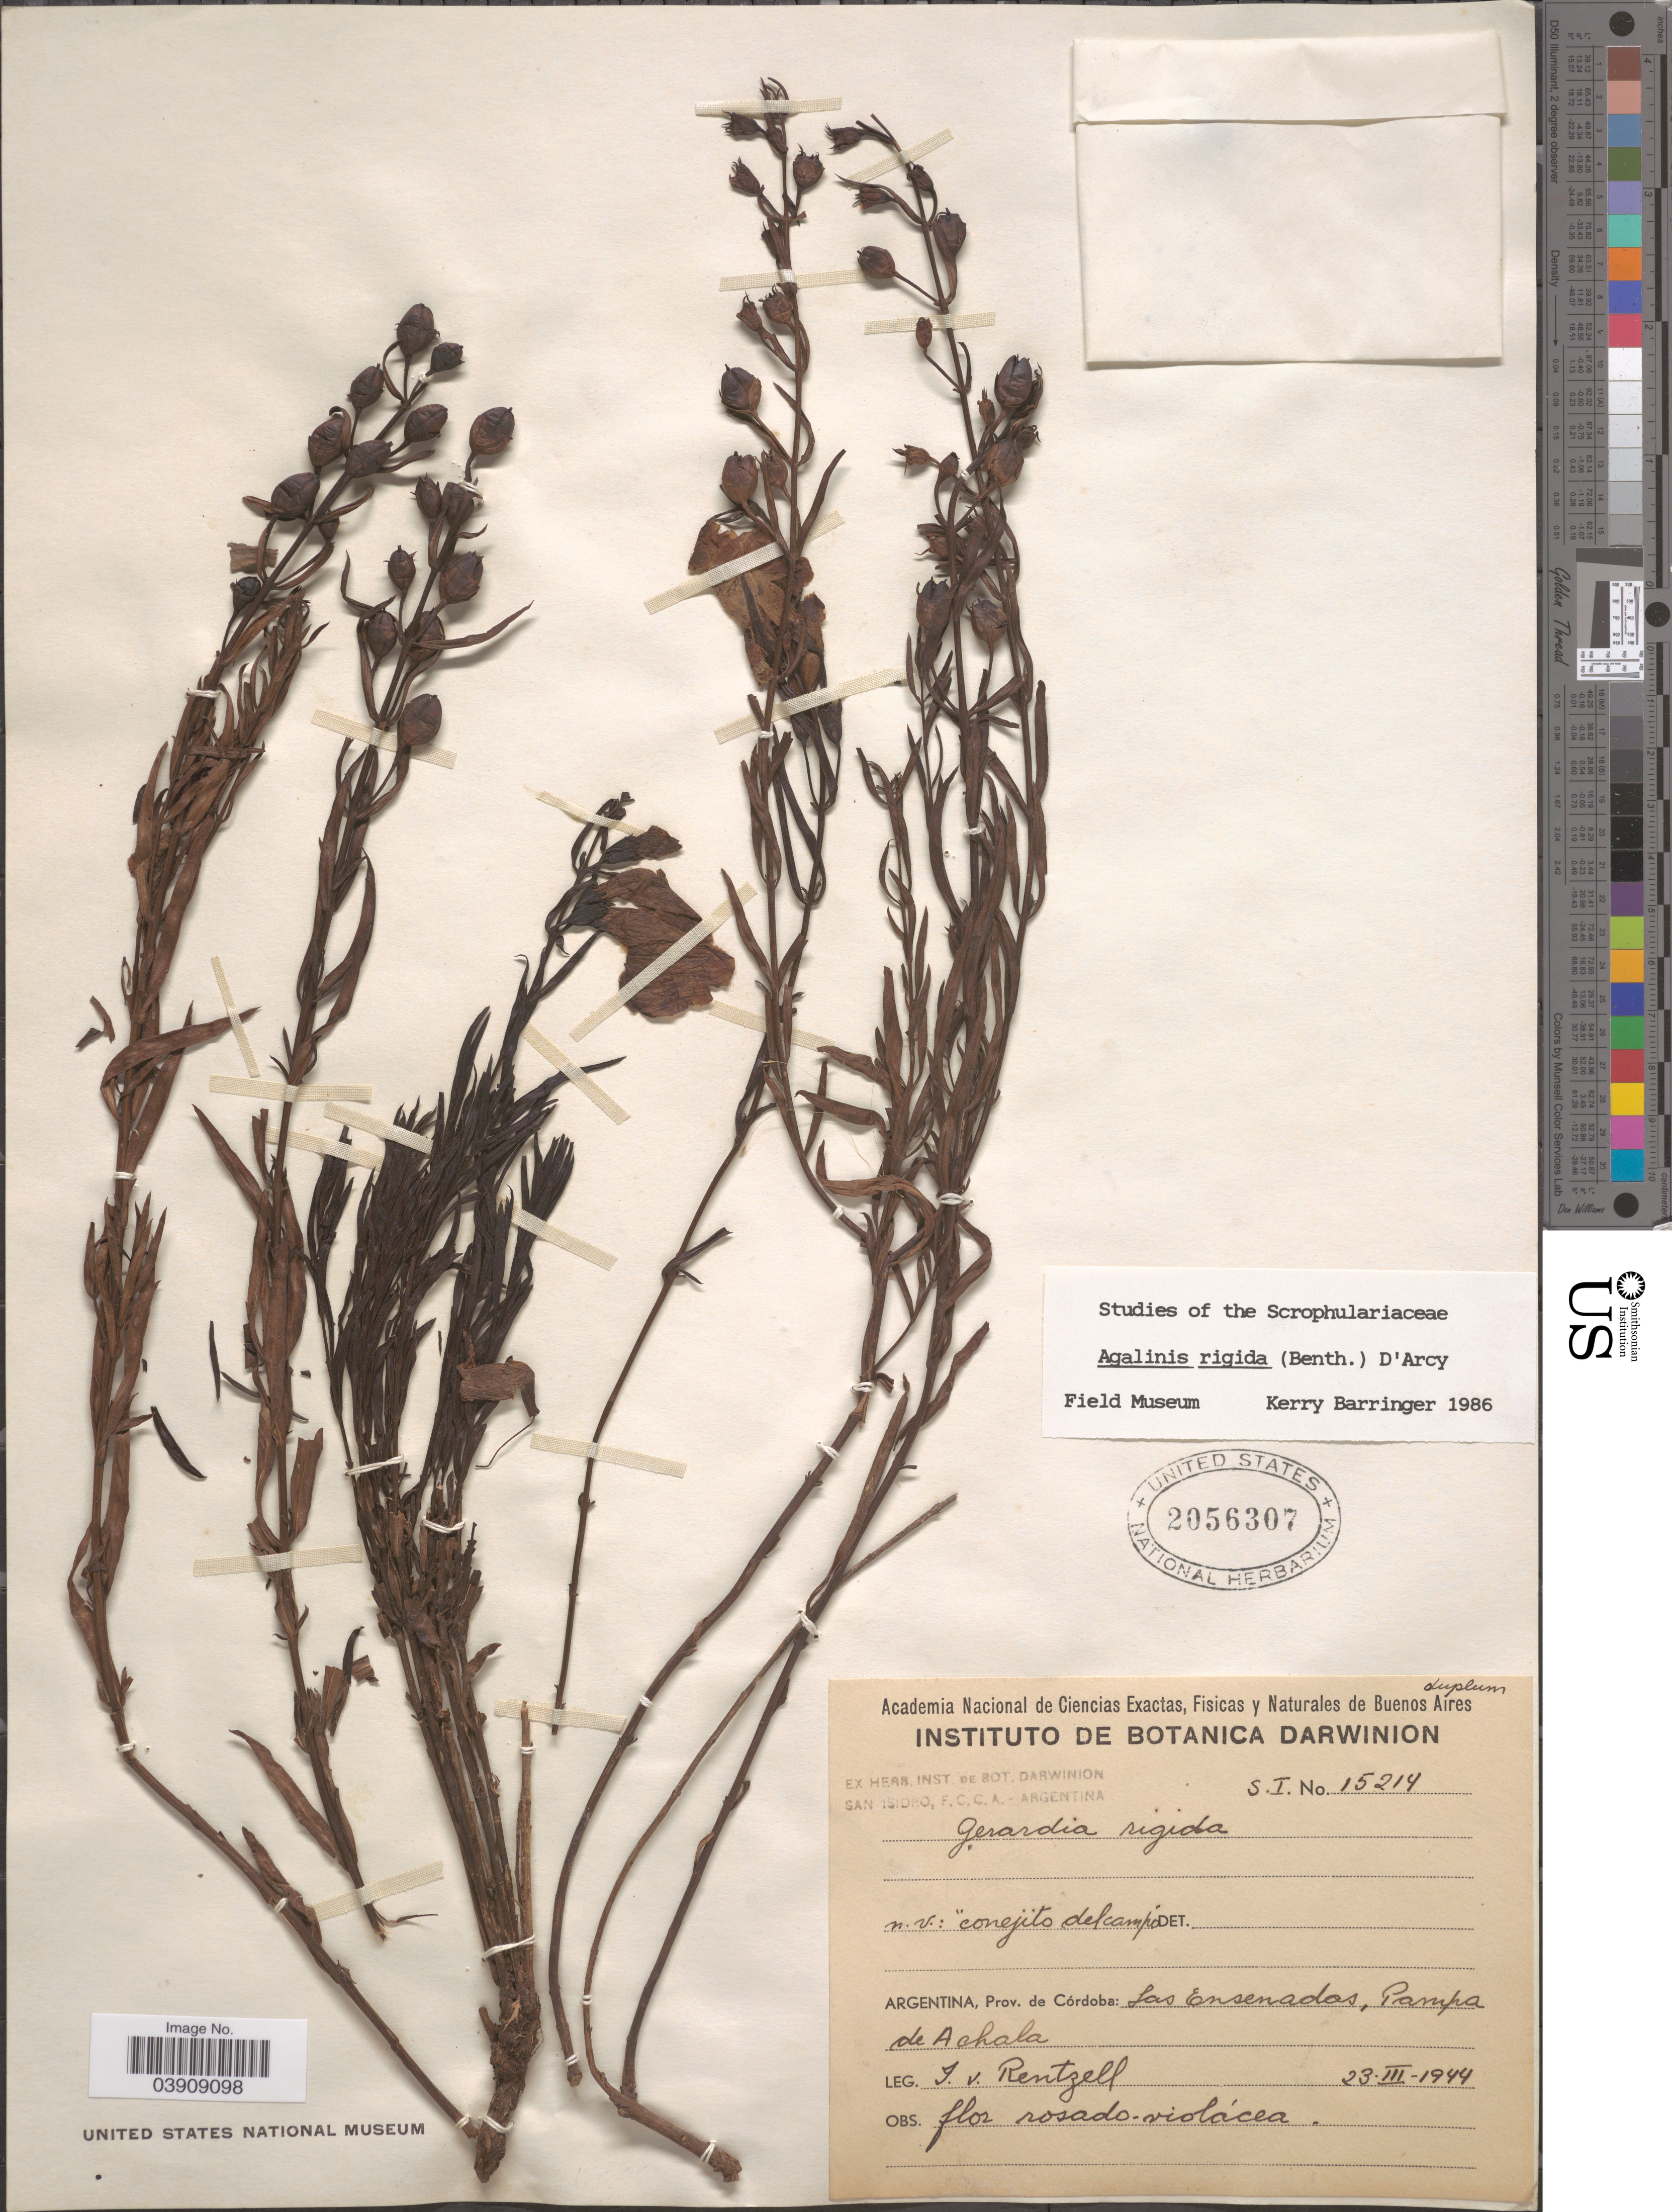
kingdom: Plantae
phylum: Tracheophyta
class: Magnoliopsida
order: Lamiales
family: Orobanchaceae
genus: Agalinis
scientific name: Agalinis rigida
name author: (Gillies ex Benth.) D'Arcy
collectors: I. von Rentzell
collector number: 15214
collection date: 1944-03-23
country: Argentina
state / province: Cordoba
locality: Las Ensenadas, Pampa de Achala.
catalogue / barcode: US 2056307